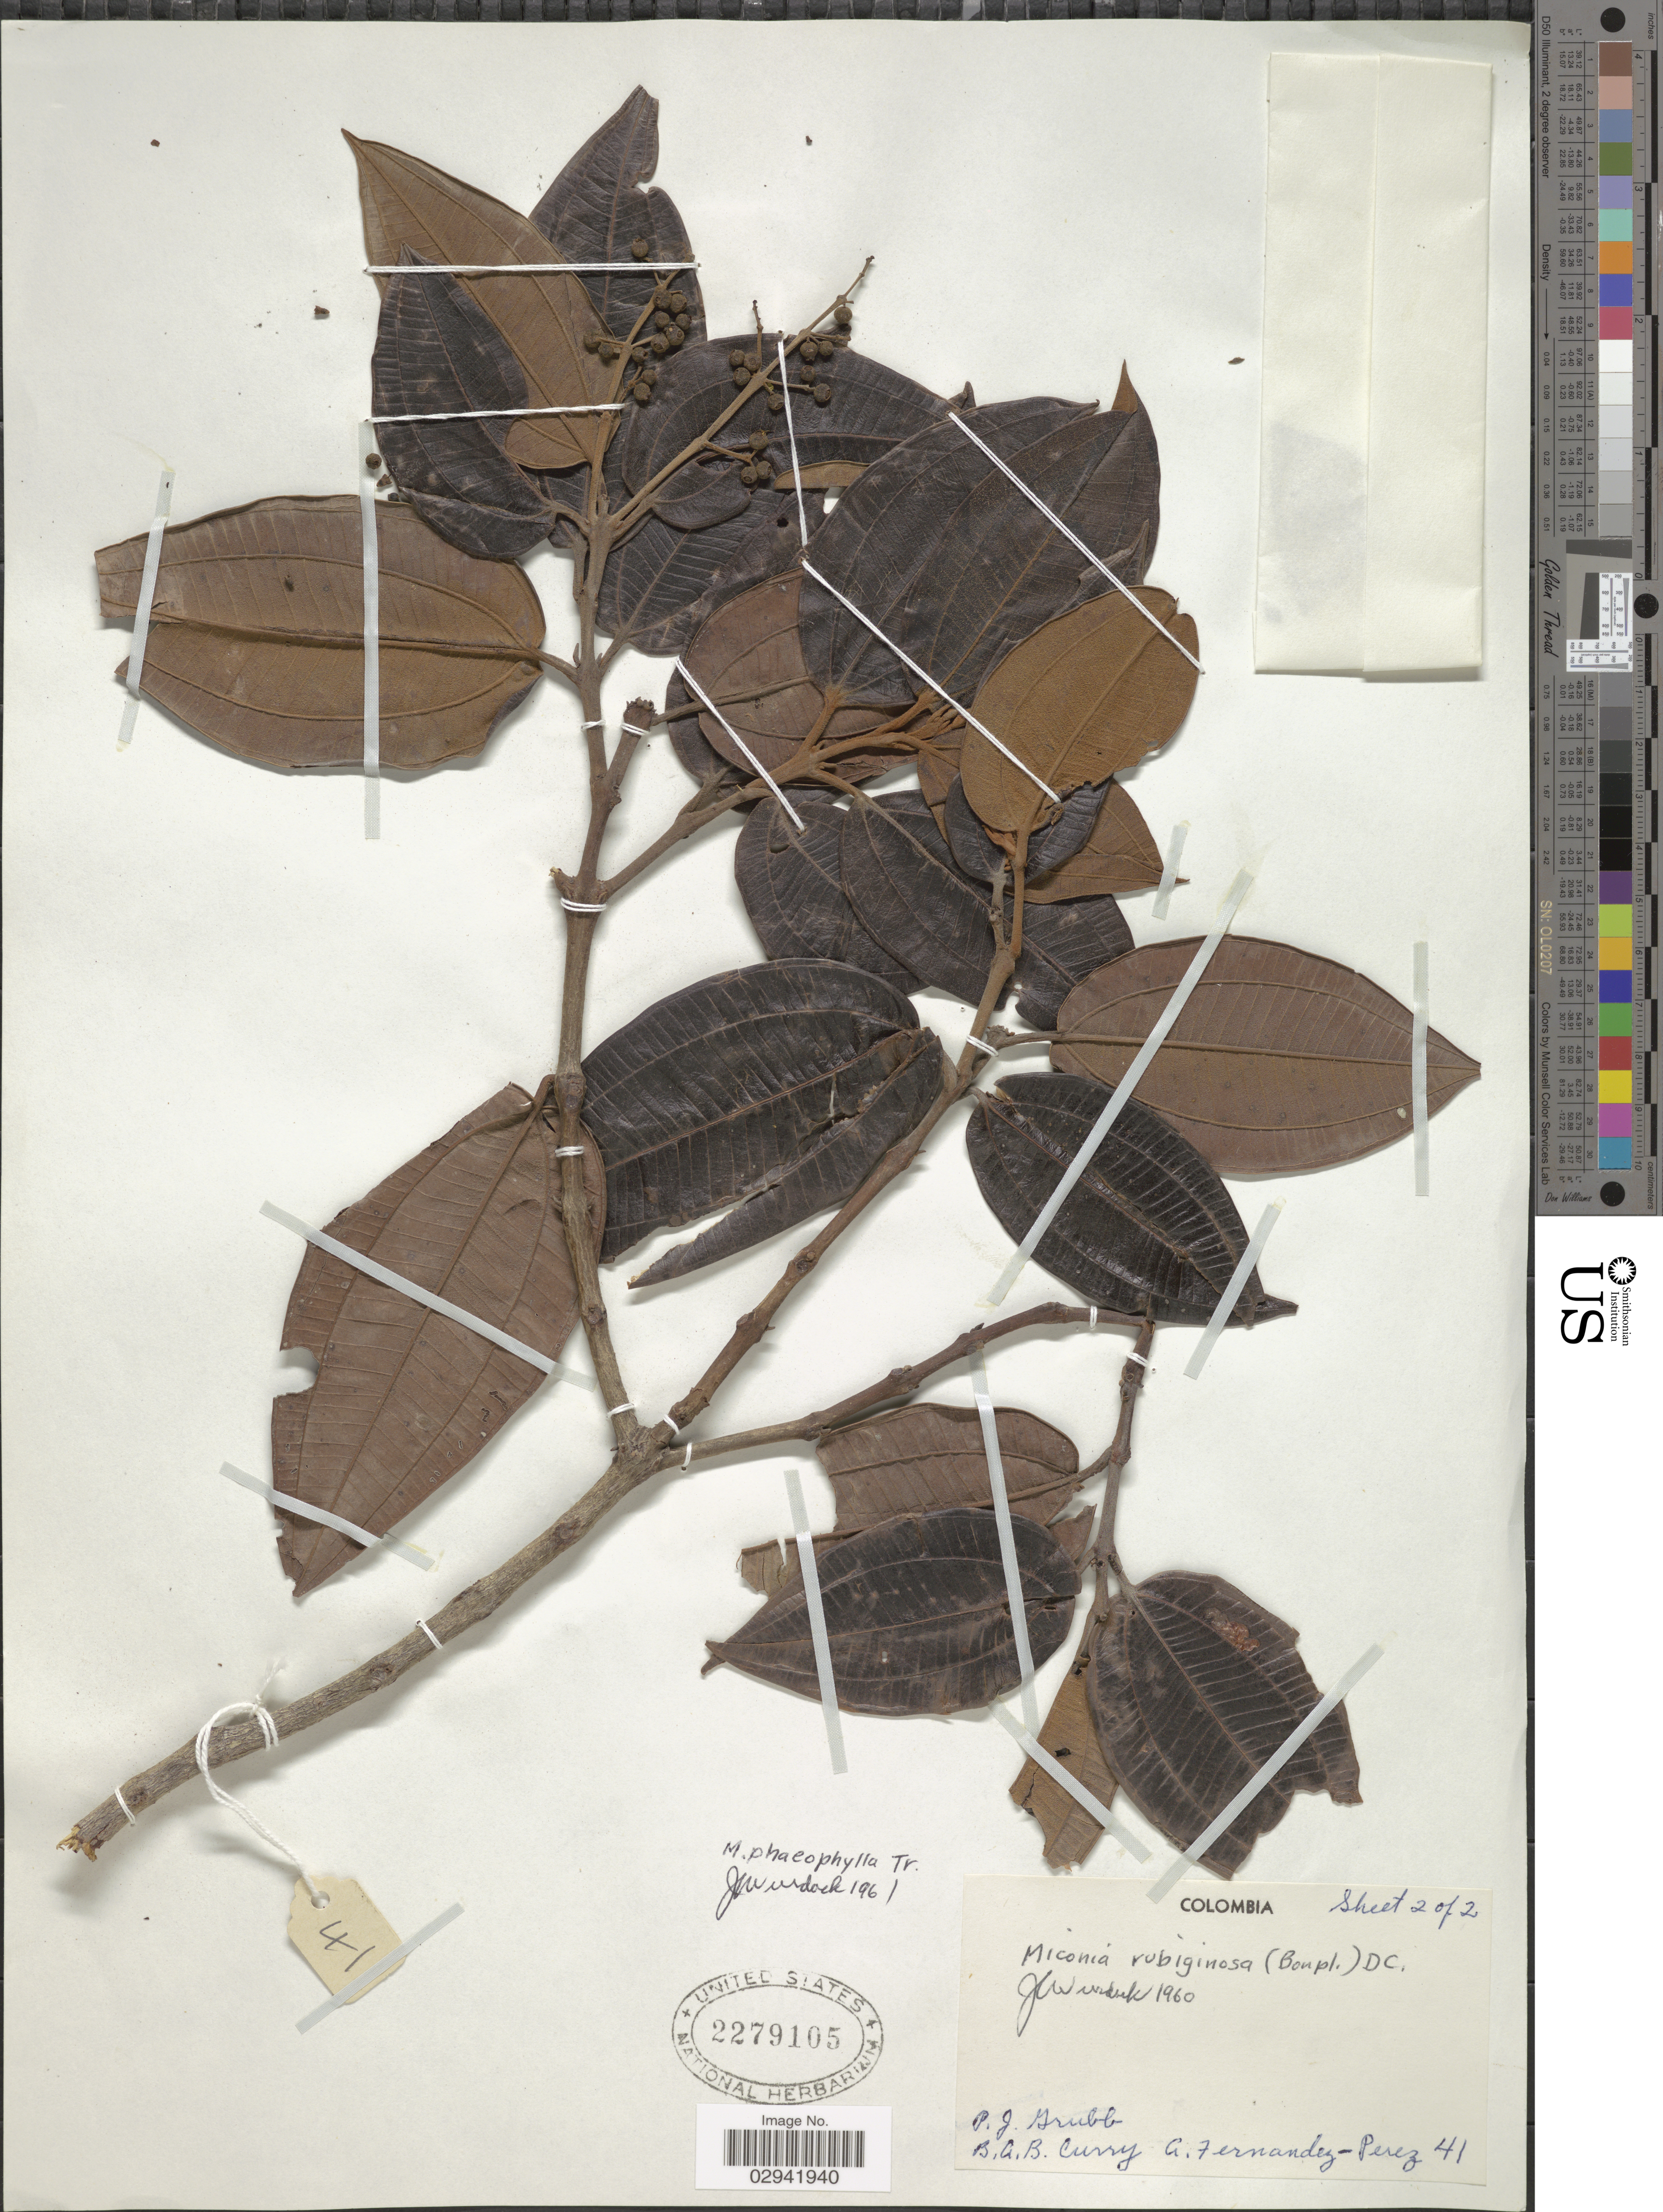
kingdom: Plantae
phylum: Tracheophyta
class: Magnoliopsida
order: Myrtales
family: Melastomataceae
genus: Miconia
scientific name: Miconia phaeophylla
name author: Triana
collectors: P. J. Grubb, B. A. B. Curry & A. Fernández-Pérez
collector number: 41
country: Colombia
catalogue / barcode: US 2279105